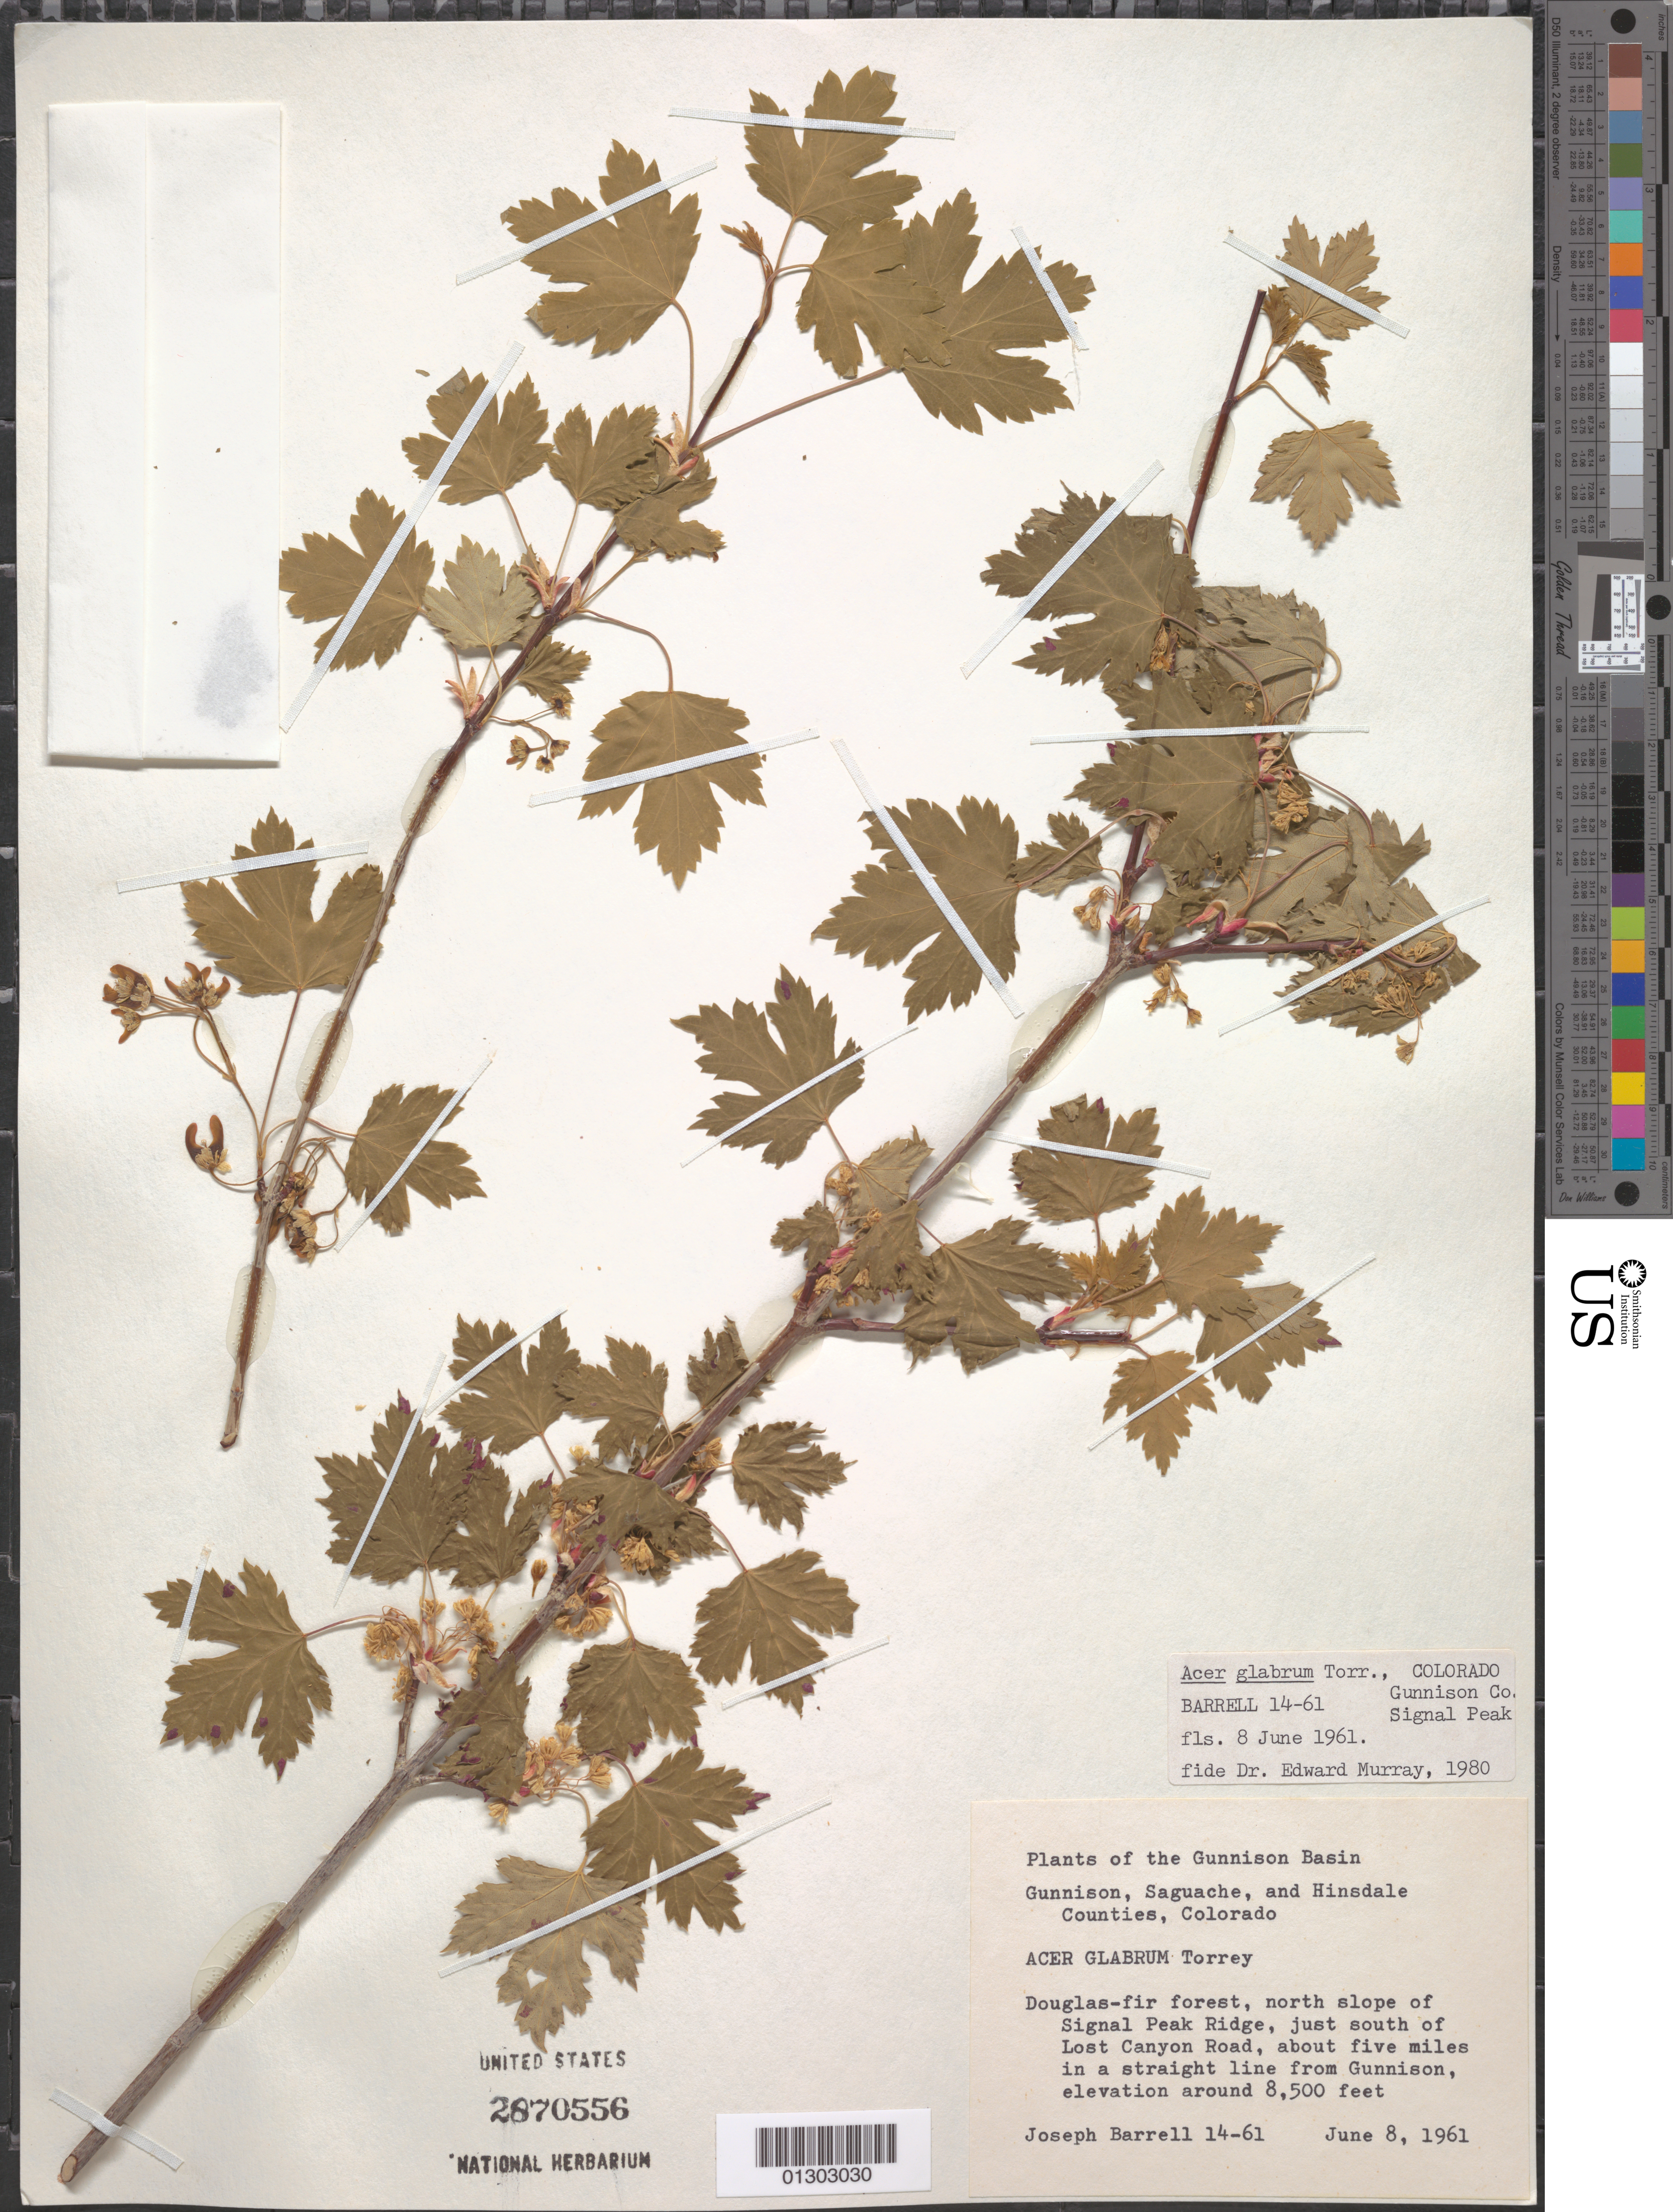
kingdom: Plantae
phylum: Tracheophyta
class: Magnoliopsida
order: Sapindales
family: Sapindaceae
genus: Acer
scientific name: Acer glabrum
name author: Torr.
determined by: Murray, Edward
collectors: J. Barrell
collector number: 14-61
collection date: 1961-06-08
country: United States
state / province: Colorado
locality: Signal Peak Ridge, north slope, just S of Lost Canyon Road, about 5 miles in a straight line from Gunnison.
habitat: Douglas-fir forest.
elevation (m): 2591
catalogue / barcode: US 2870556